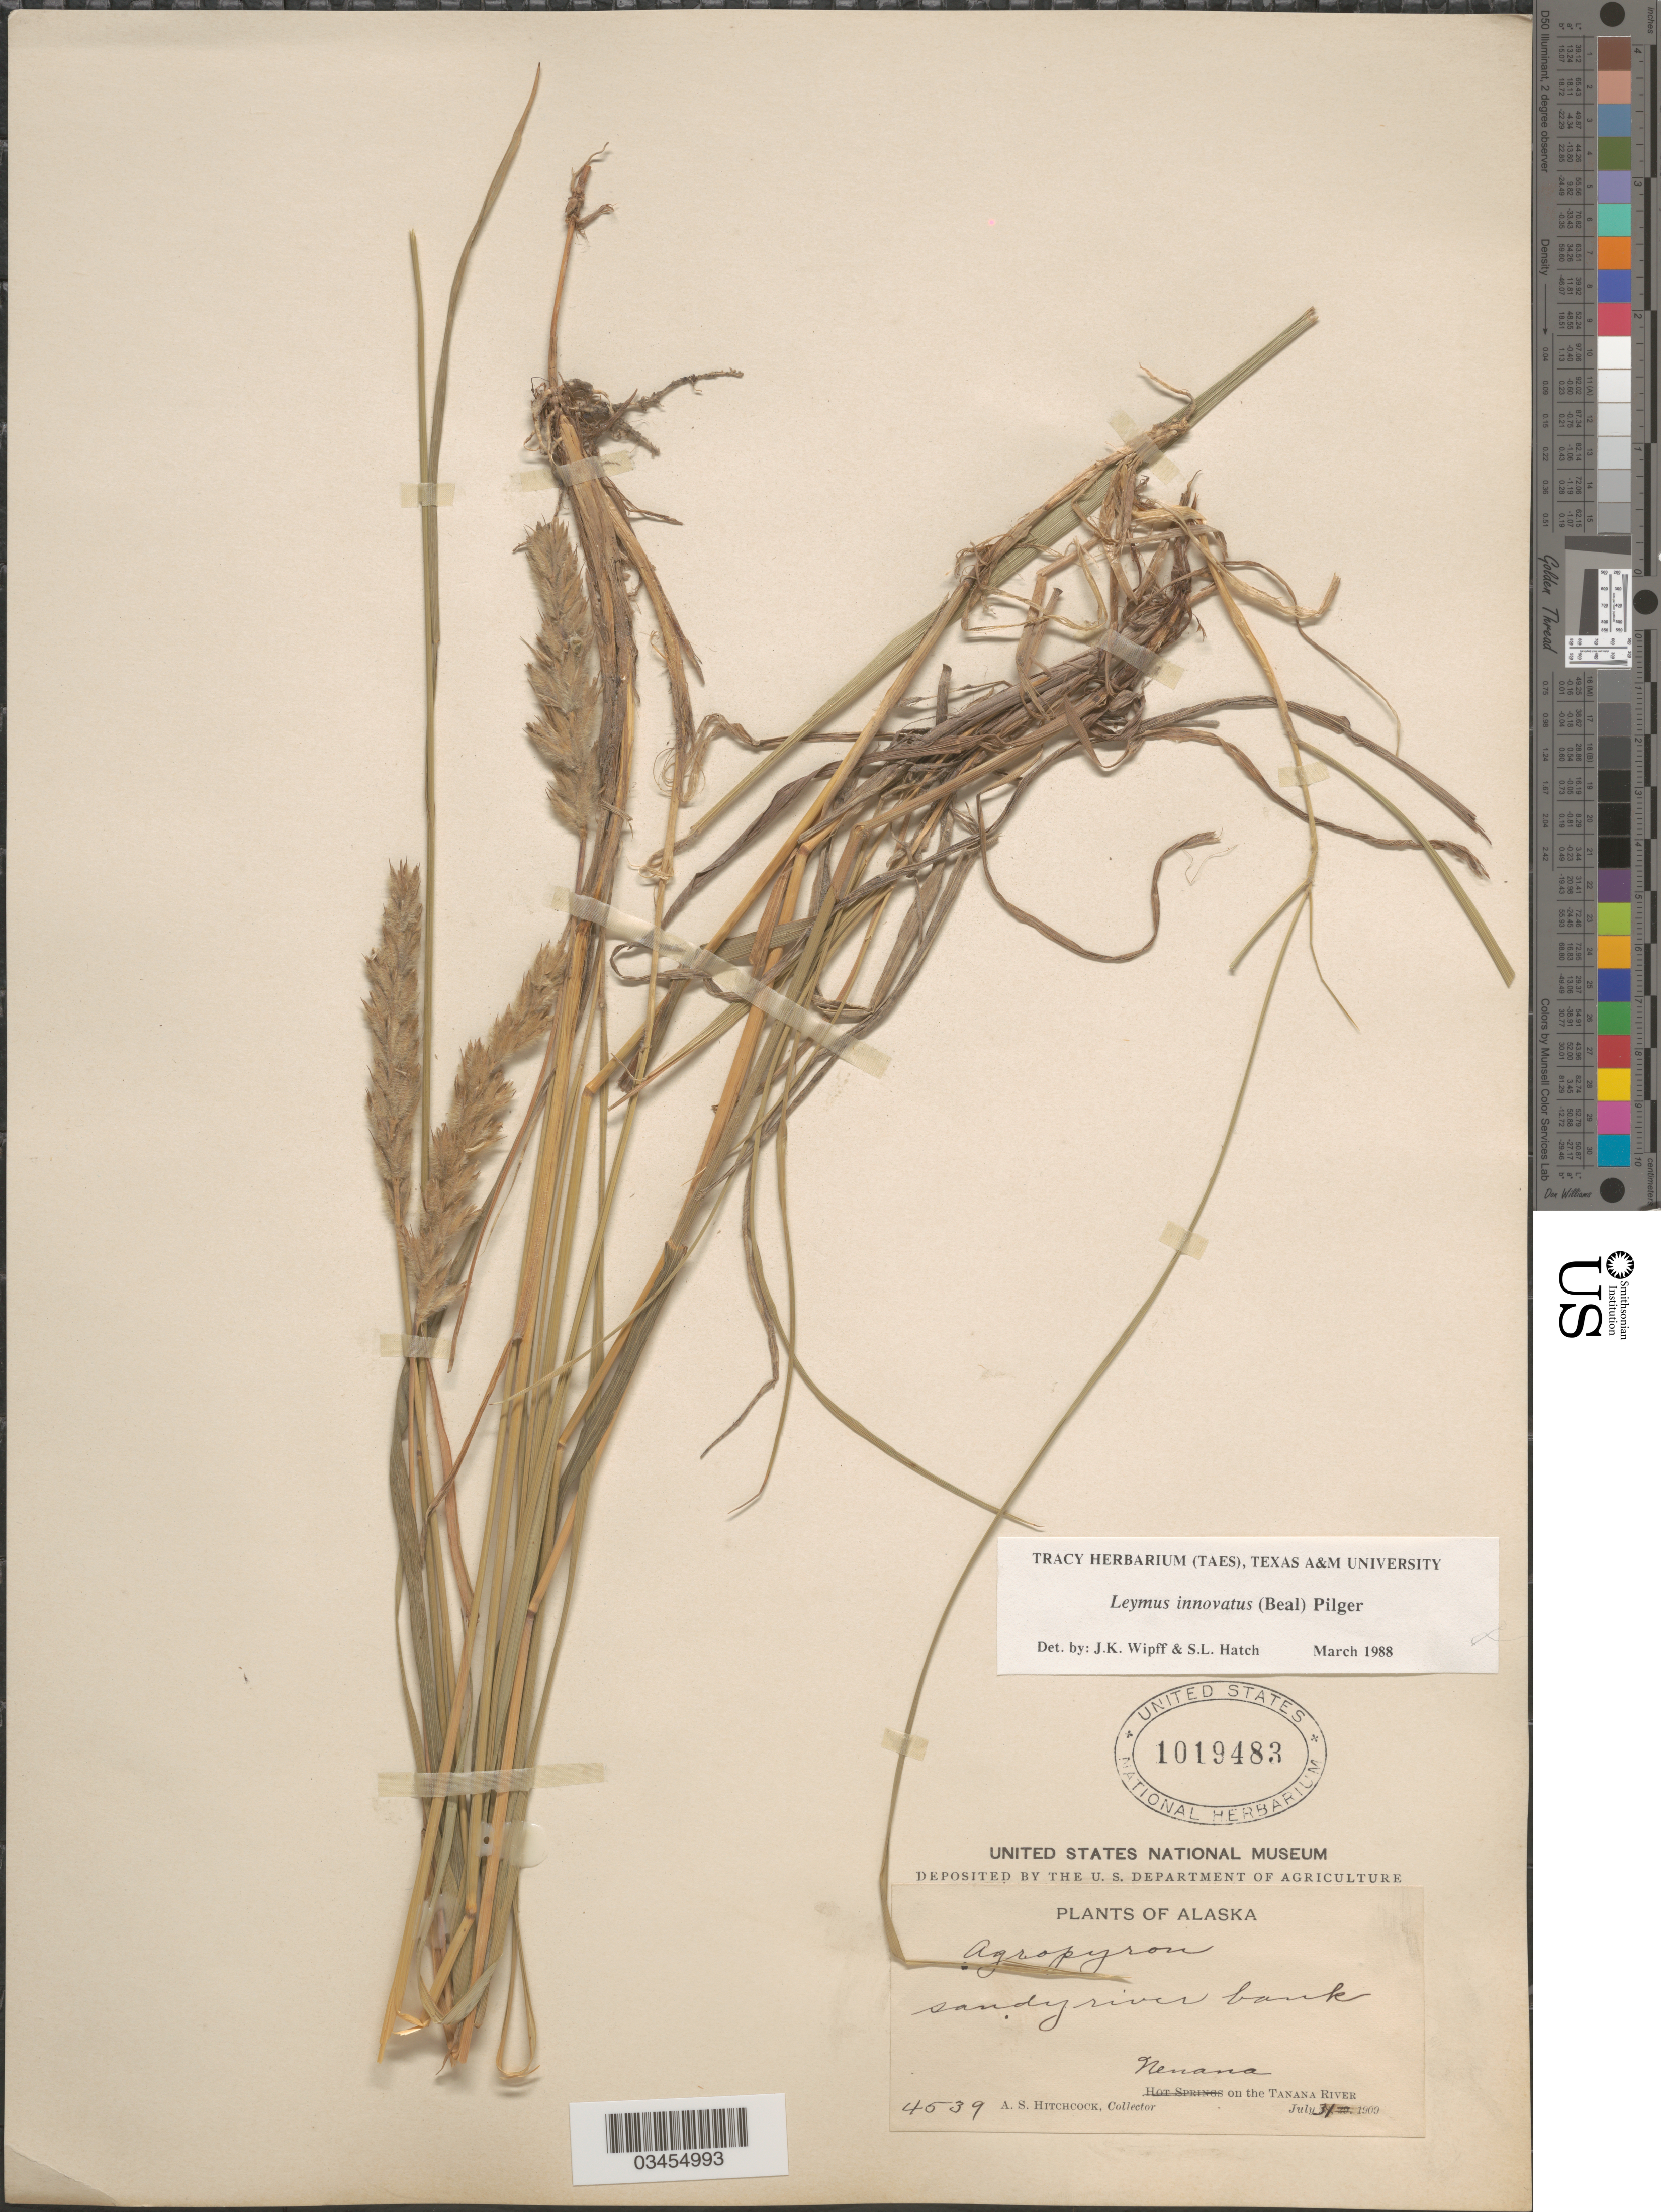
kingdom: Plantae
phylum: Tracheophyta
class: Liliopsida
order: Poales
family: Poaceae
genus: Leymus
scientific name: Leymus innovatus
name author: (W.J. Beal) Pilg.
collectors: A. S. Hitchcock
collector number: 4539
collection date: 1909-07-31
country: United States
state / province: Alaska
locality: Sandy river bank. Nenana on the Tanana River.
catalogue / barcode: US 1019483